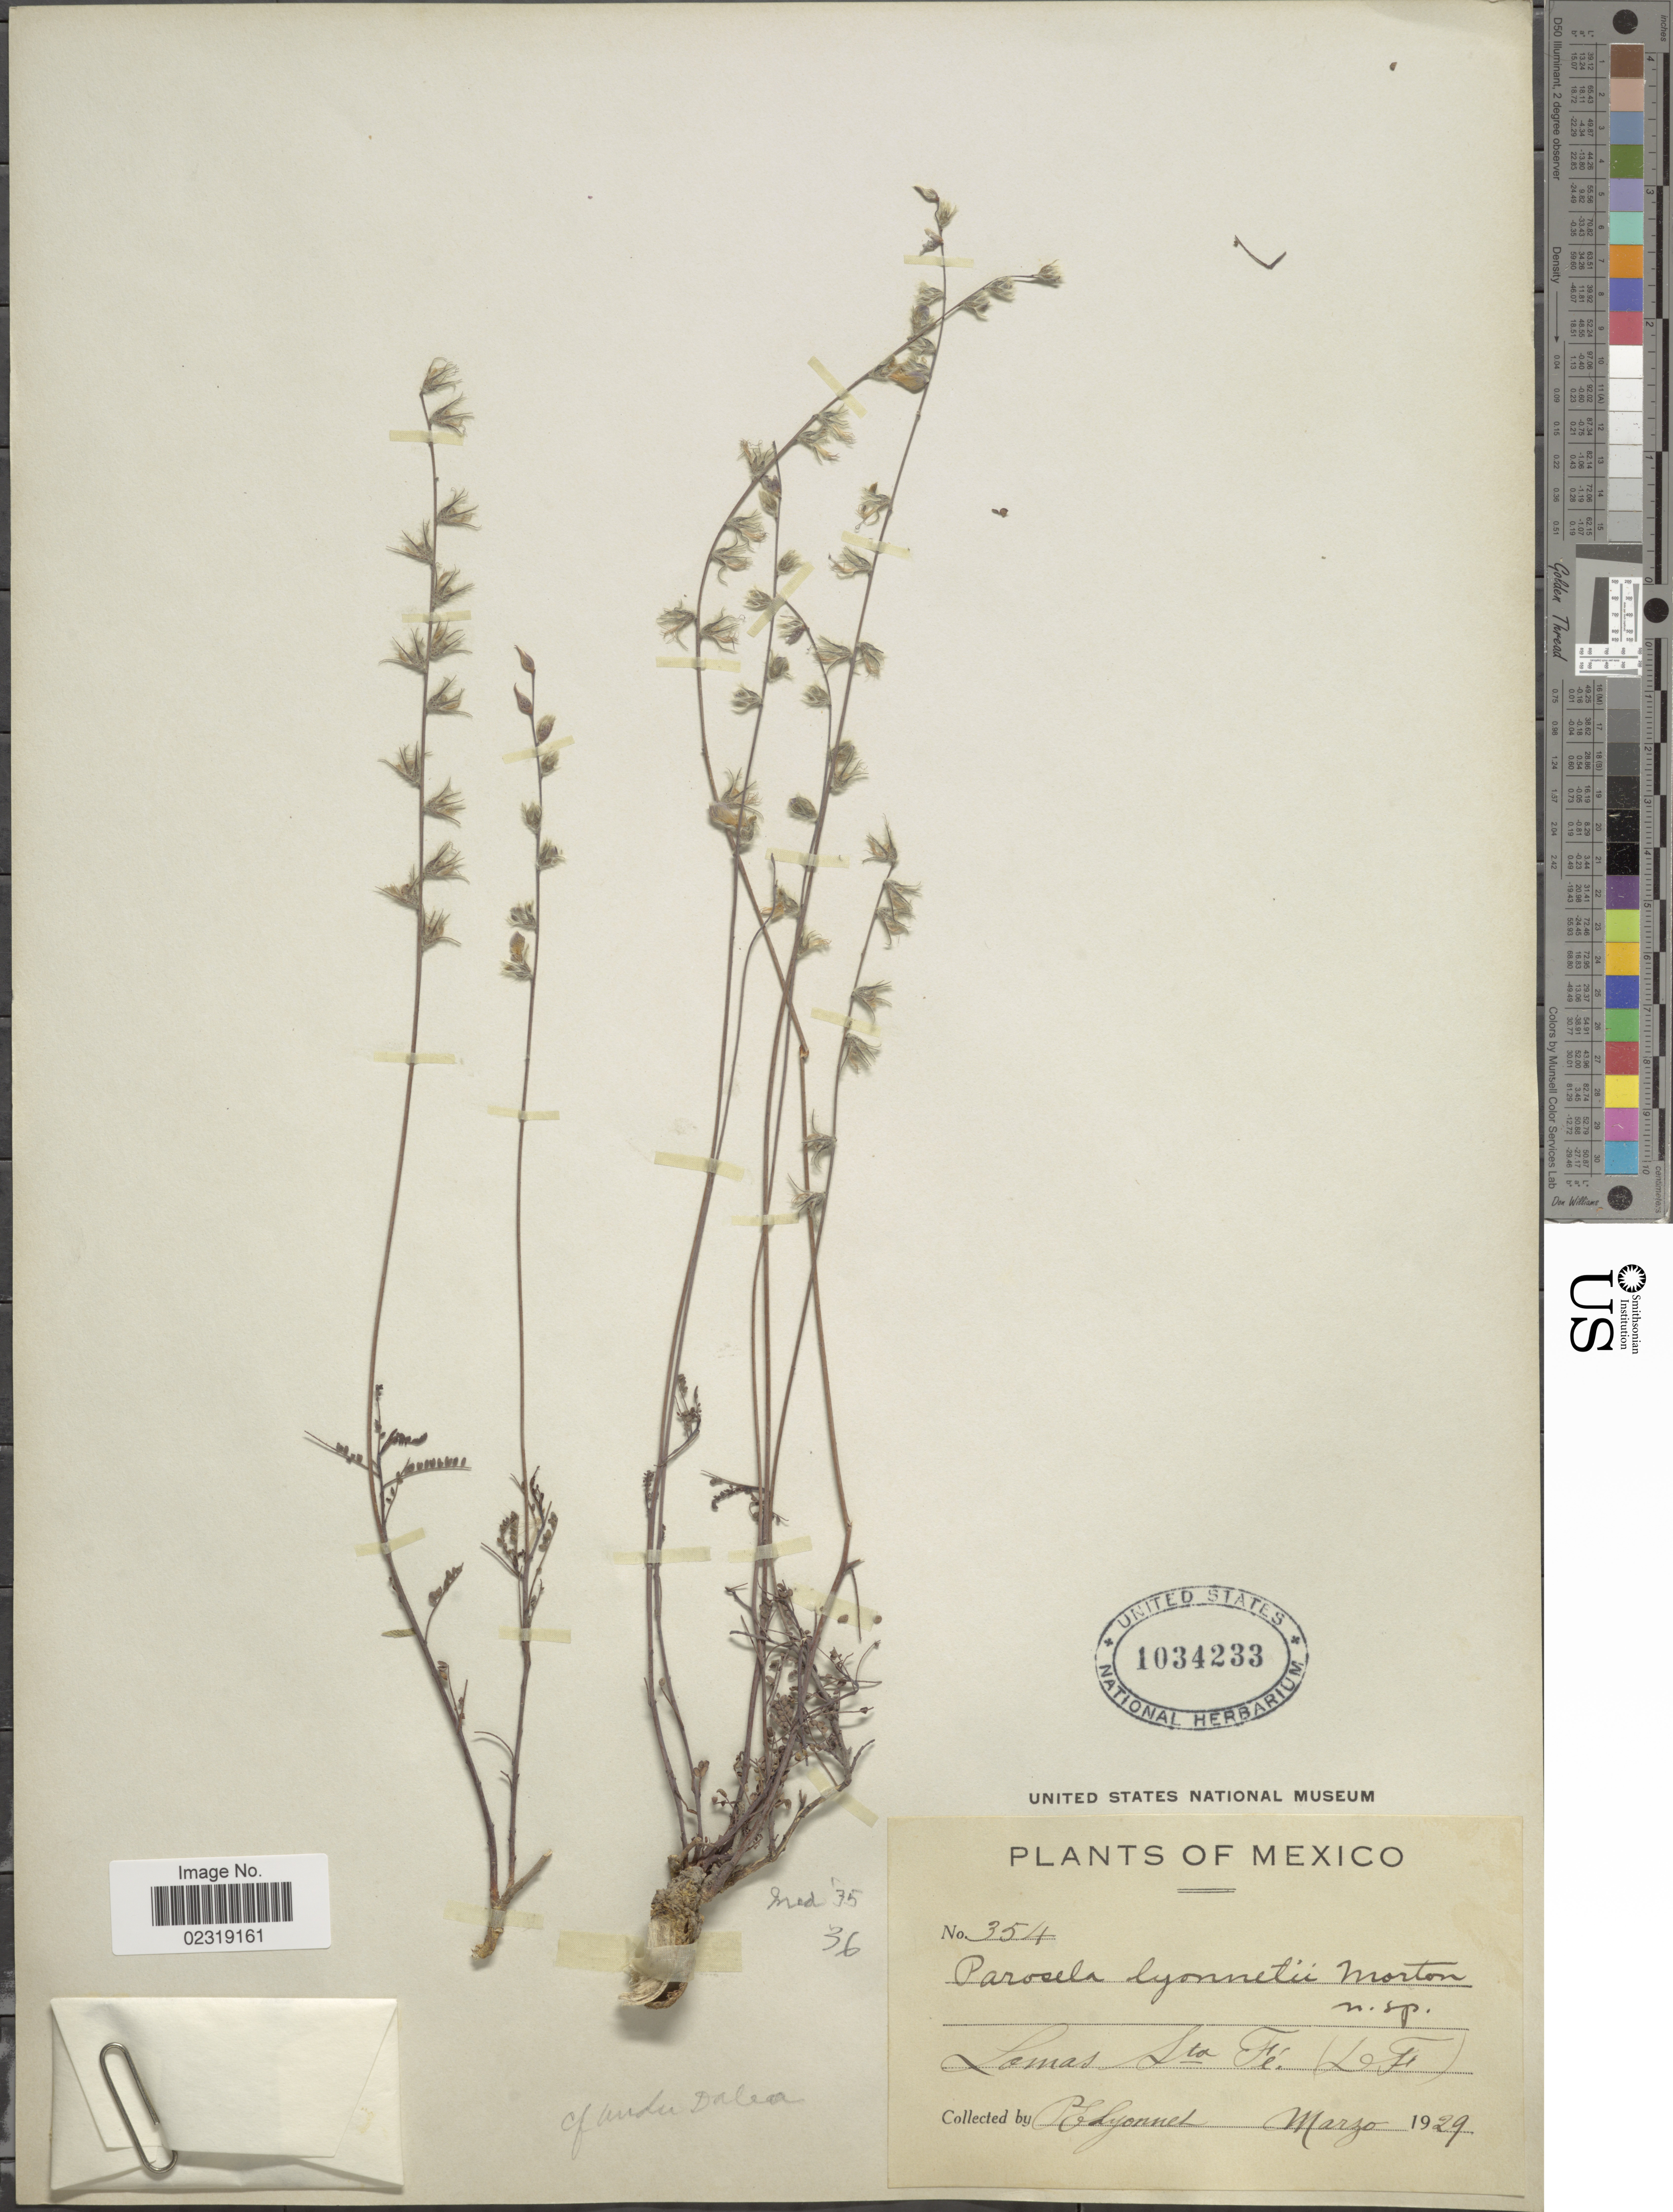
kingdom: Plantae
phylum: Tracheophyta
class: Magnoliopsida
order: Fabales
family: Fabaceae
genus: Dalea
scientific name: Dalea filiciformis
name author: B.L. Rob. & Greenm.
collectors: P. Lyonnet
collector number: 354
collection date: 1929-03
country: Mexico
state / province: Distrito Federal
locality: Mexico. Lomas Sta. Fe (D. F.).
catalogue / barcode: US 1034233